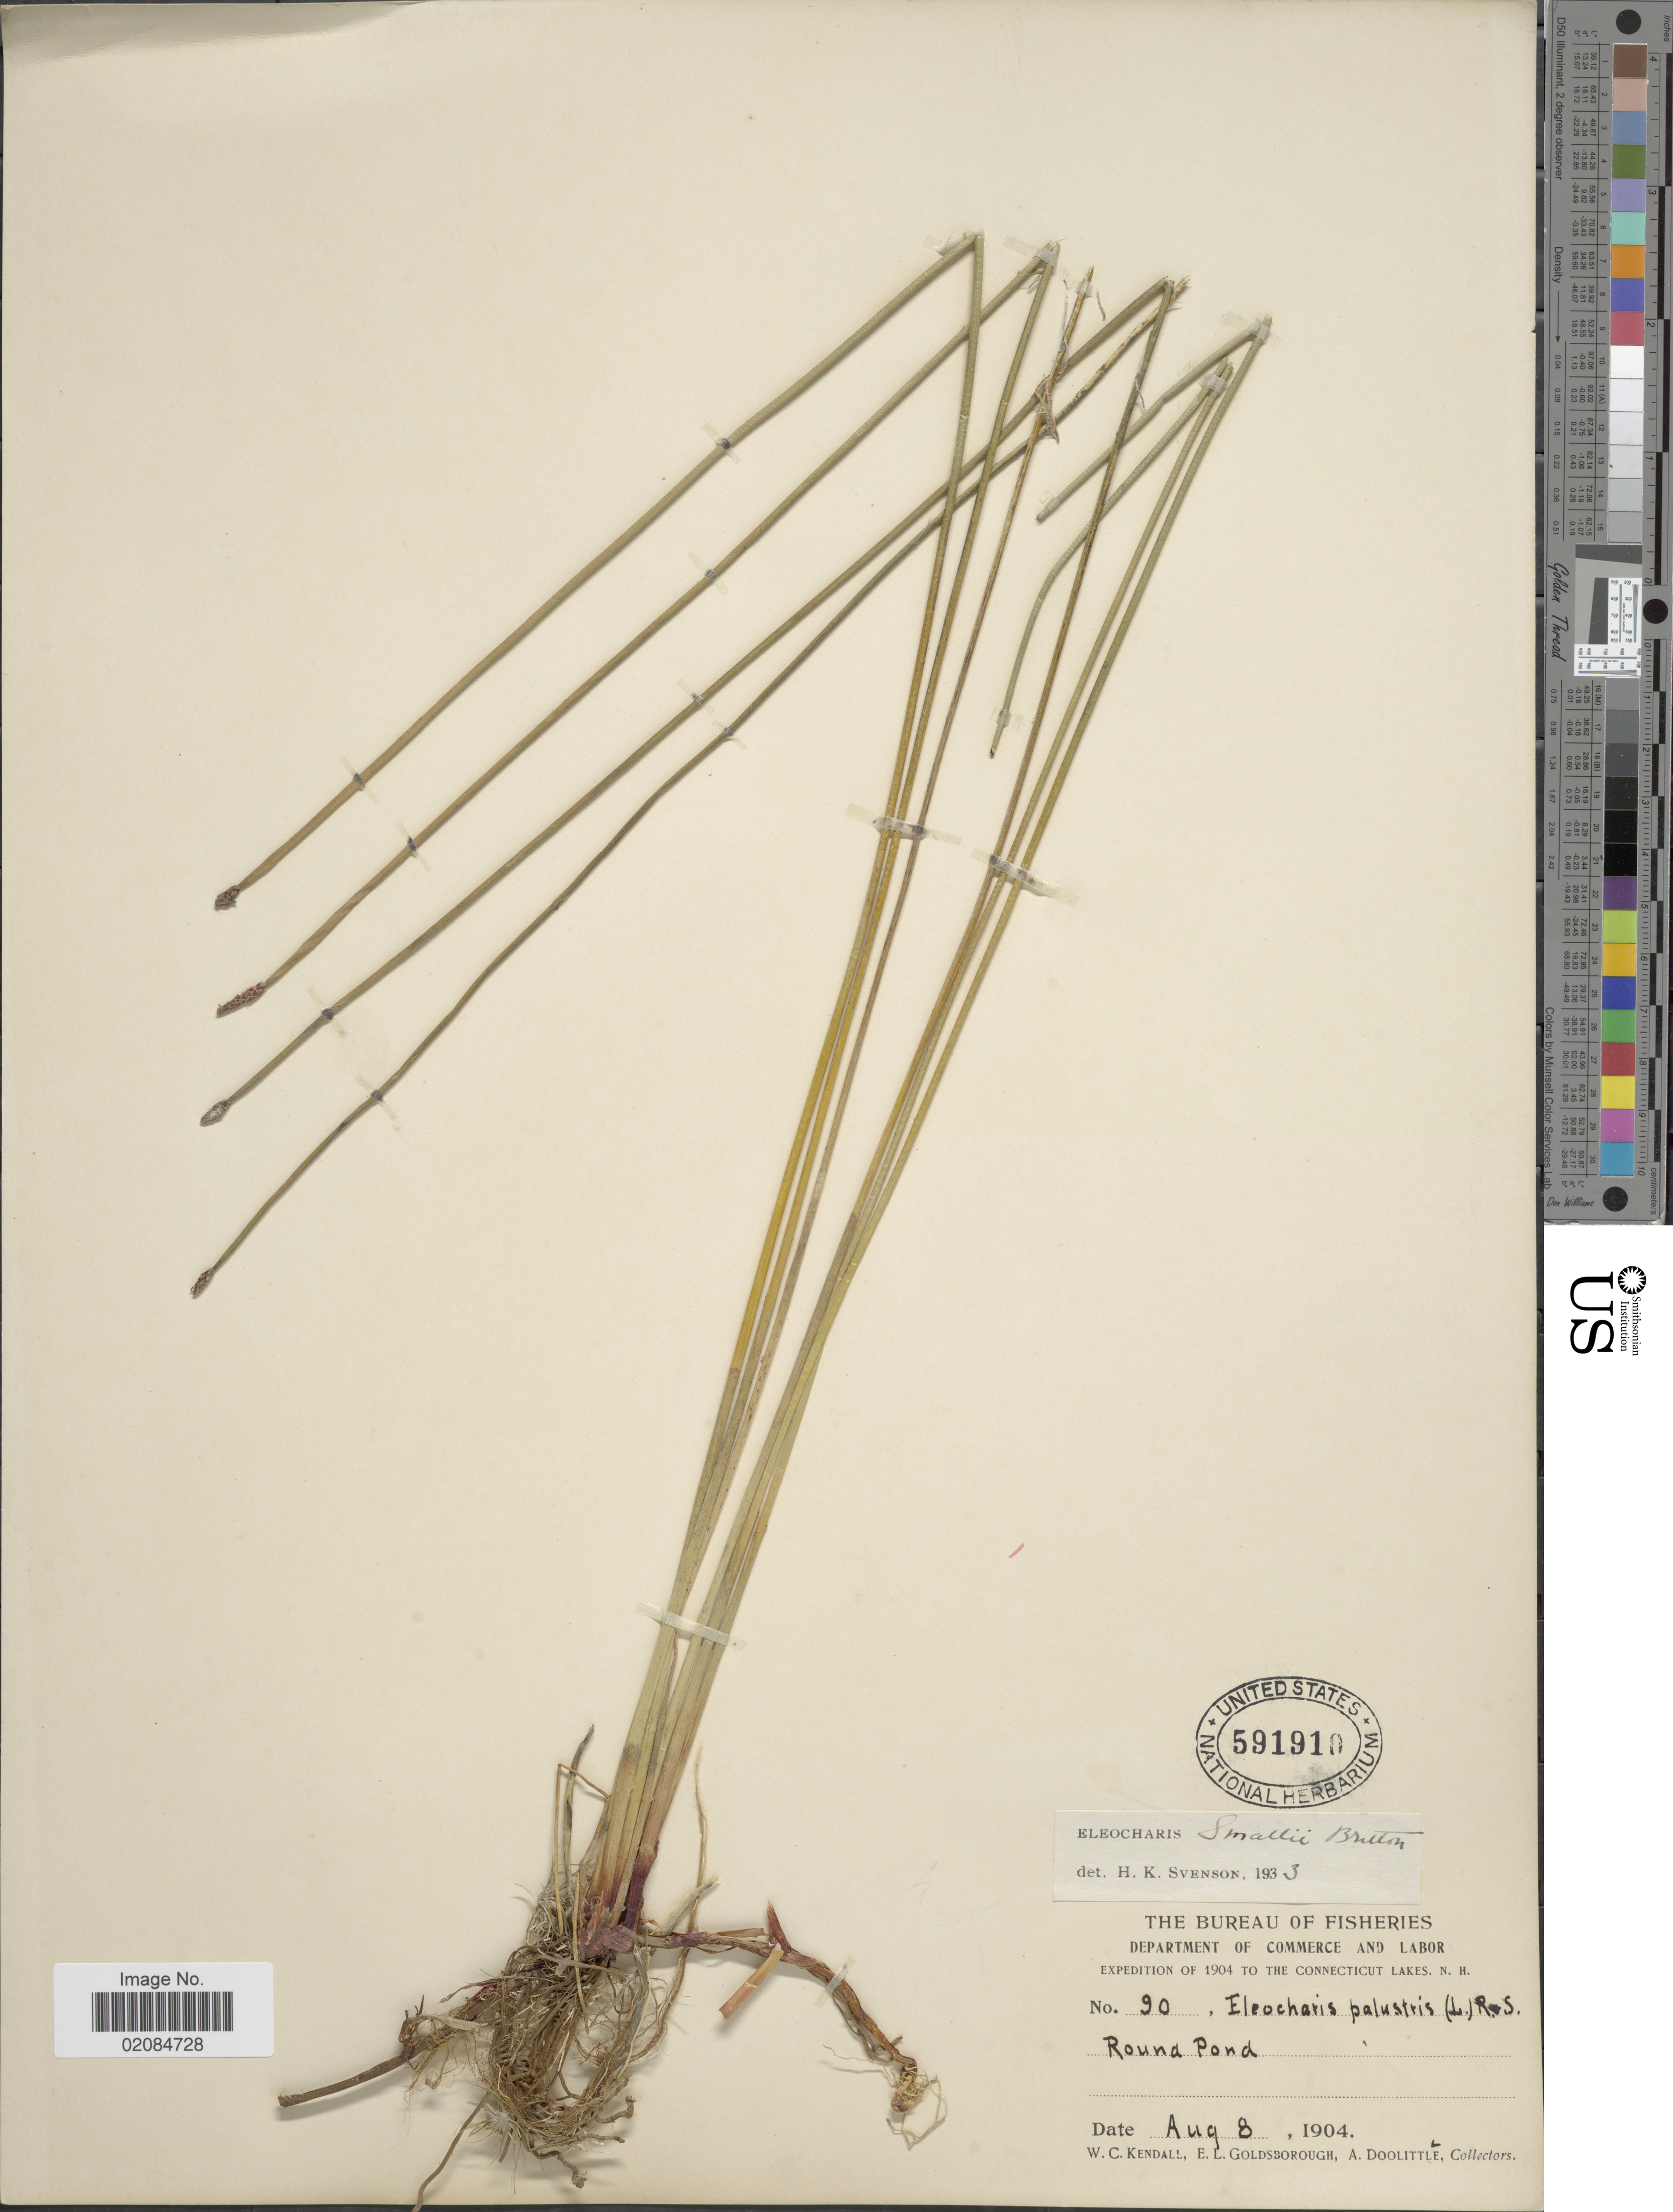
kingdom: Plantae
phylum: Tracheophyta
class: Liliopsida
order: Poales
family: Cyperaceae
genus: Eleocharis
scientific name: Eleocharis palustris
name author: (L.) Roem. & Schult.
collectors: W. Kendall, E. Goldsborough & A. Doolittle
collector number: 90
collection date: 1904-08-08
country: United States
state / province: New Hampshire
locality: The Connecticut Lakes, N. H. Round Pond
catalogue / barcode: US 591910